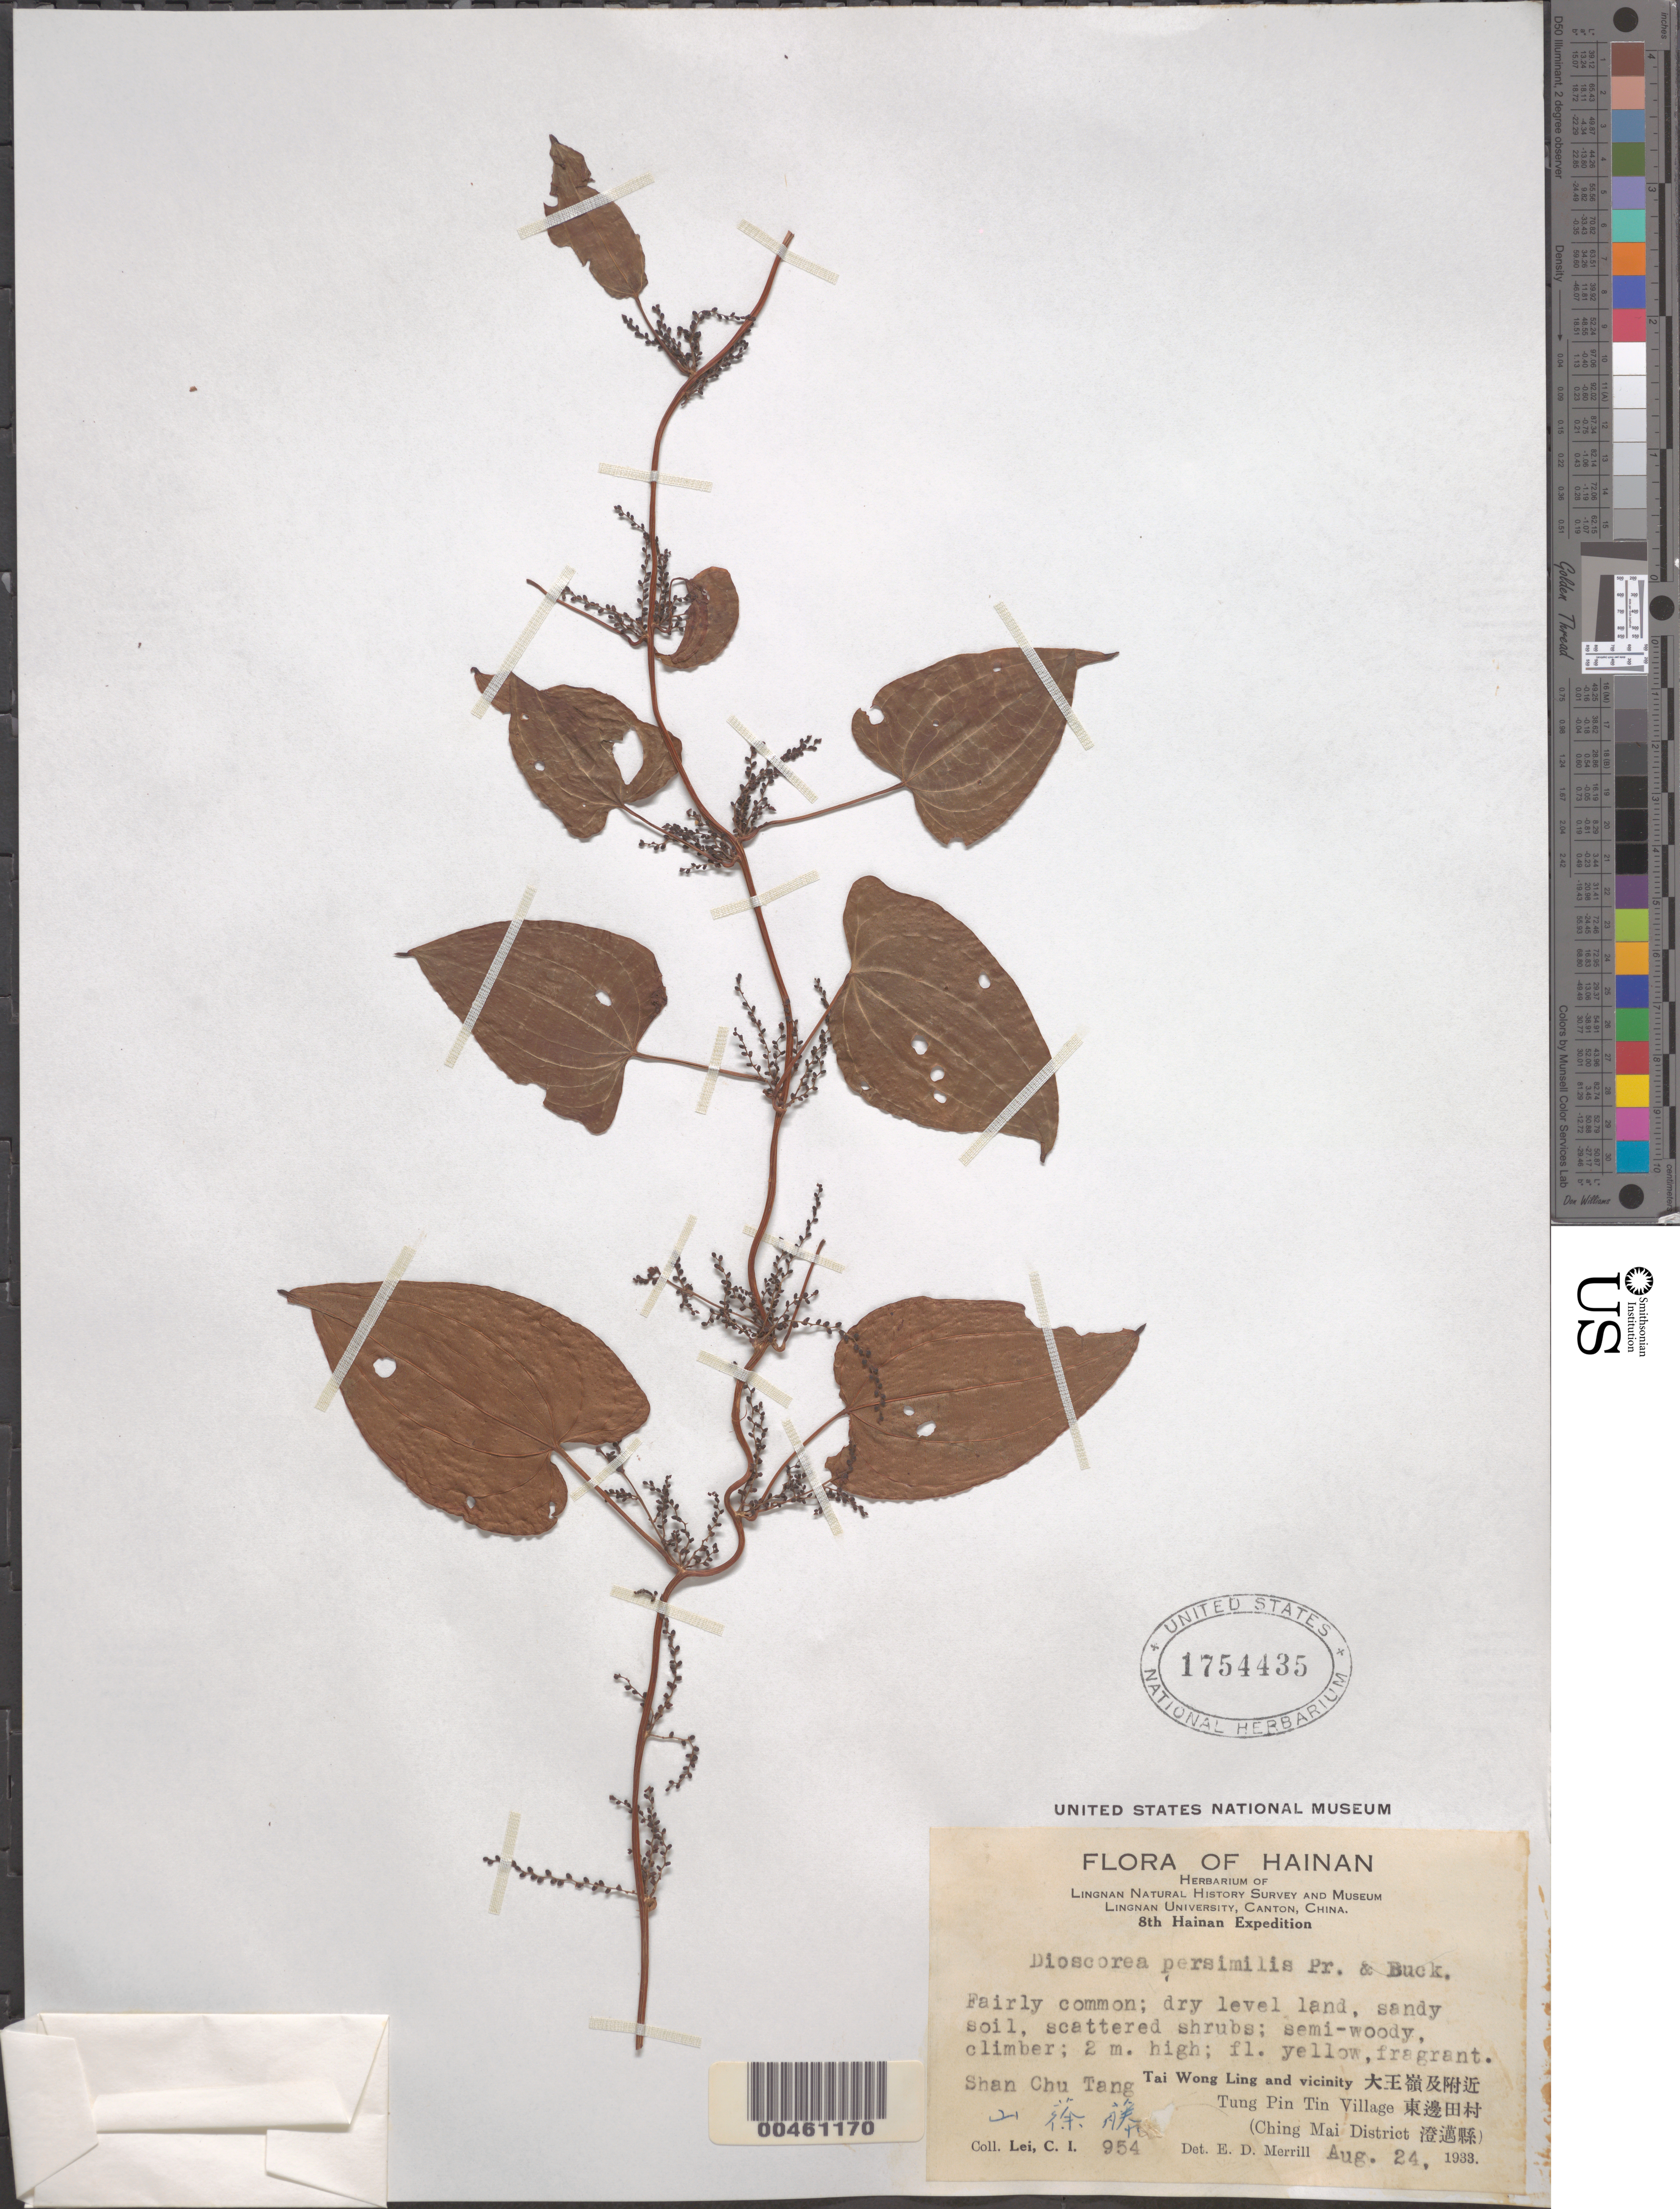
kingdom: Plantae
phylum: Tracheophyta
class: Liliopsida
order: Dioscoreales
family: Dioscoreaceae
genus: Dioscorea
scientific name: Dioscorea persimilis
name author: Prain & Burkill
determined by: Merrill, Elmer D.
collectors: C. I. Lei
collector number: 954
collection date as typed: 24 Aug 1933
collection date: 1933-08-24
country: China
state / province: Hainan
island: Hainan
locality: Tai Wong Ling and vicinity, Tung Pin Tin Village, (Ching Mai District)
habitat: Semi-woody, climber; 2 m. high; fl. yellow, fragrant.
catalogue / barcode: US 1754435